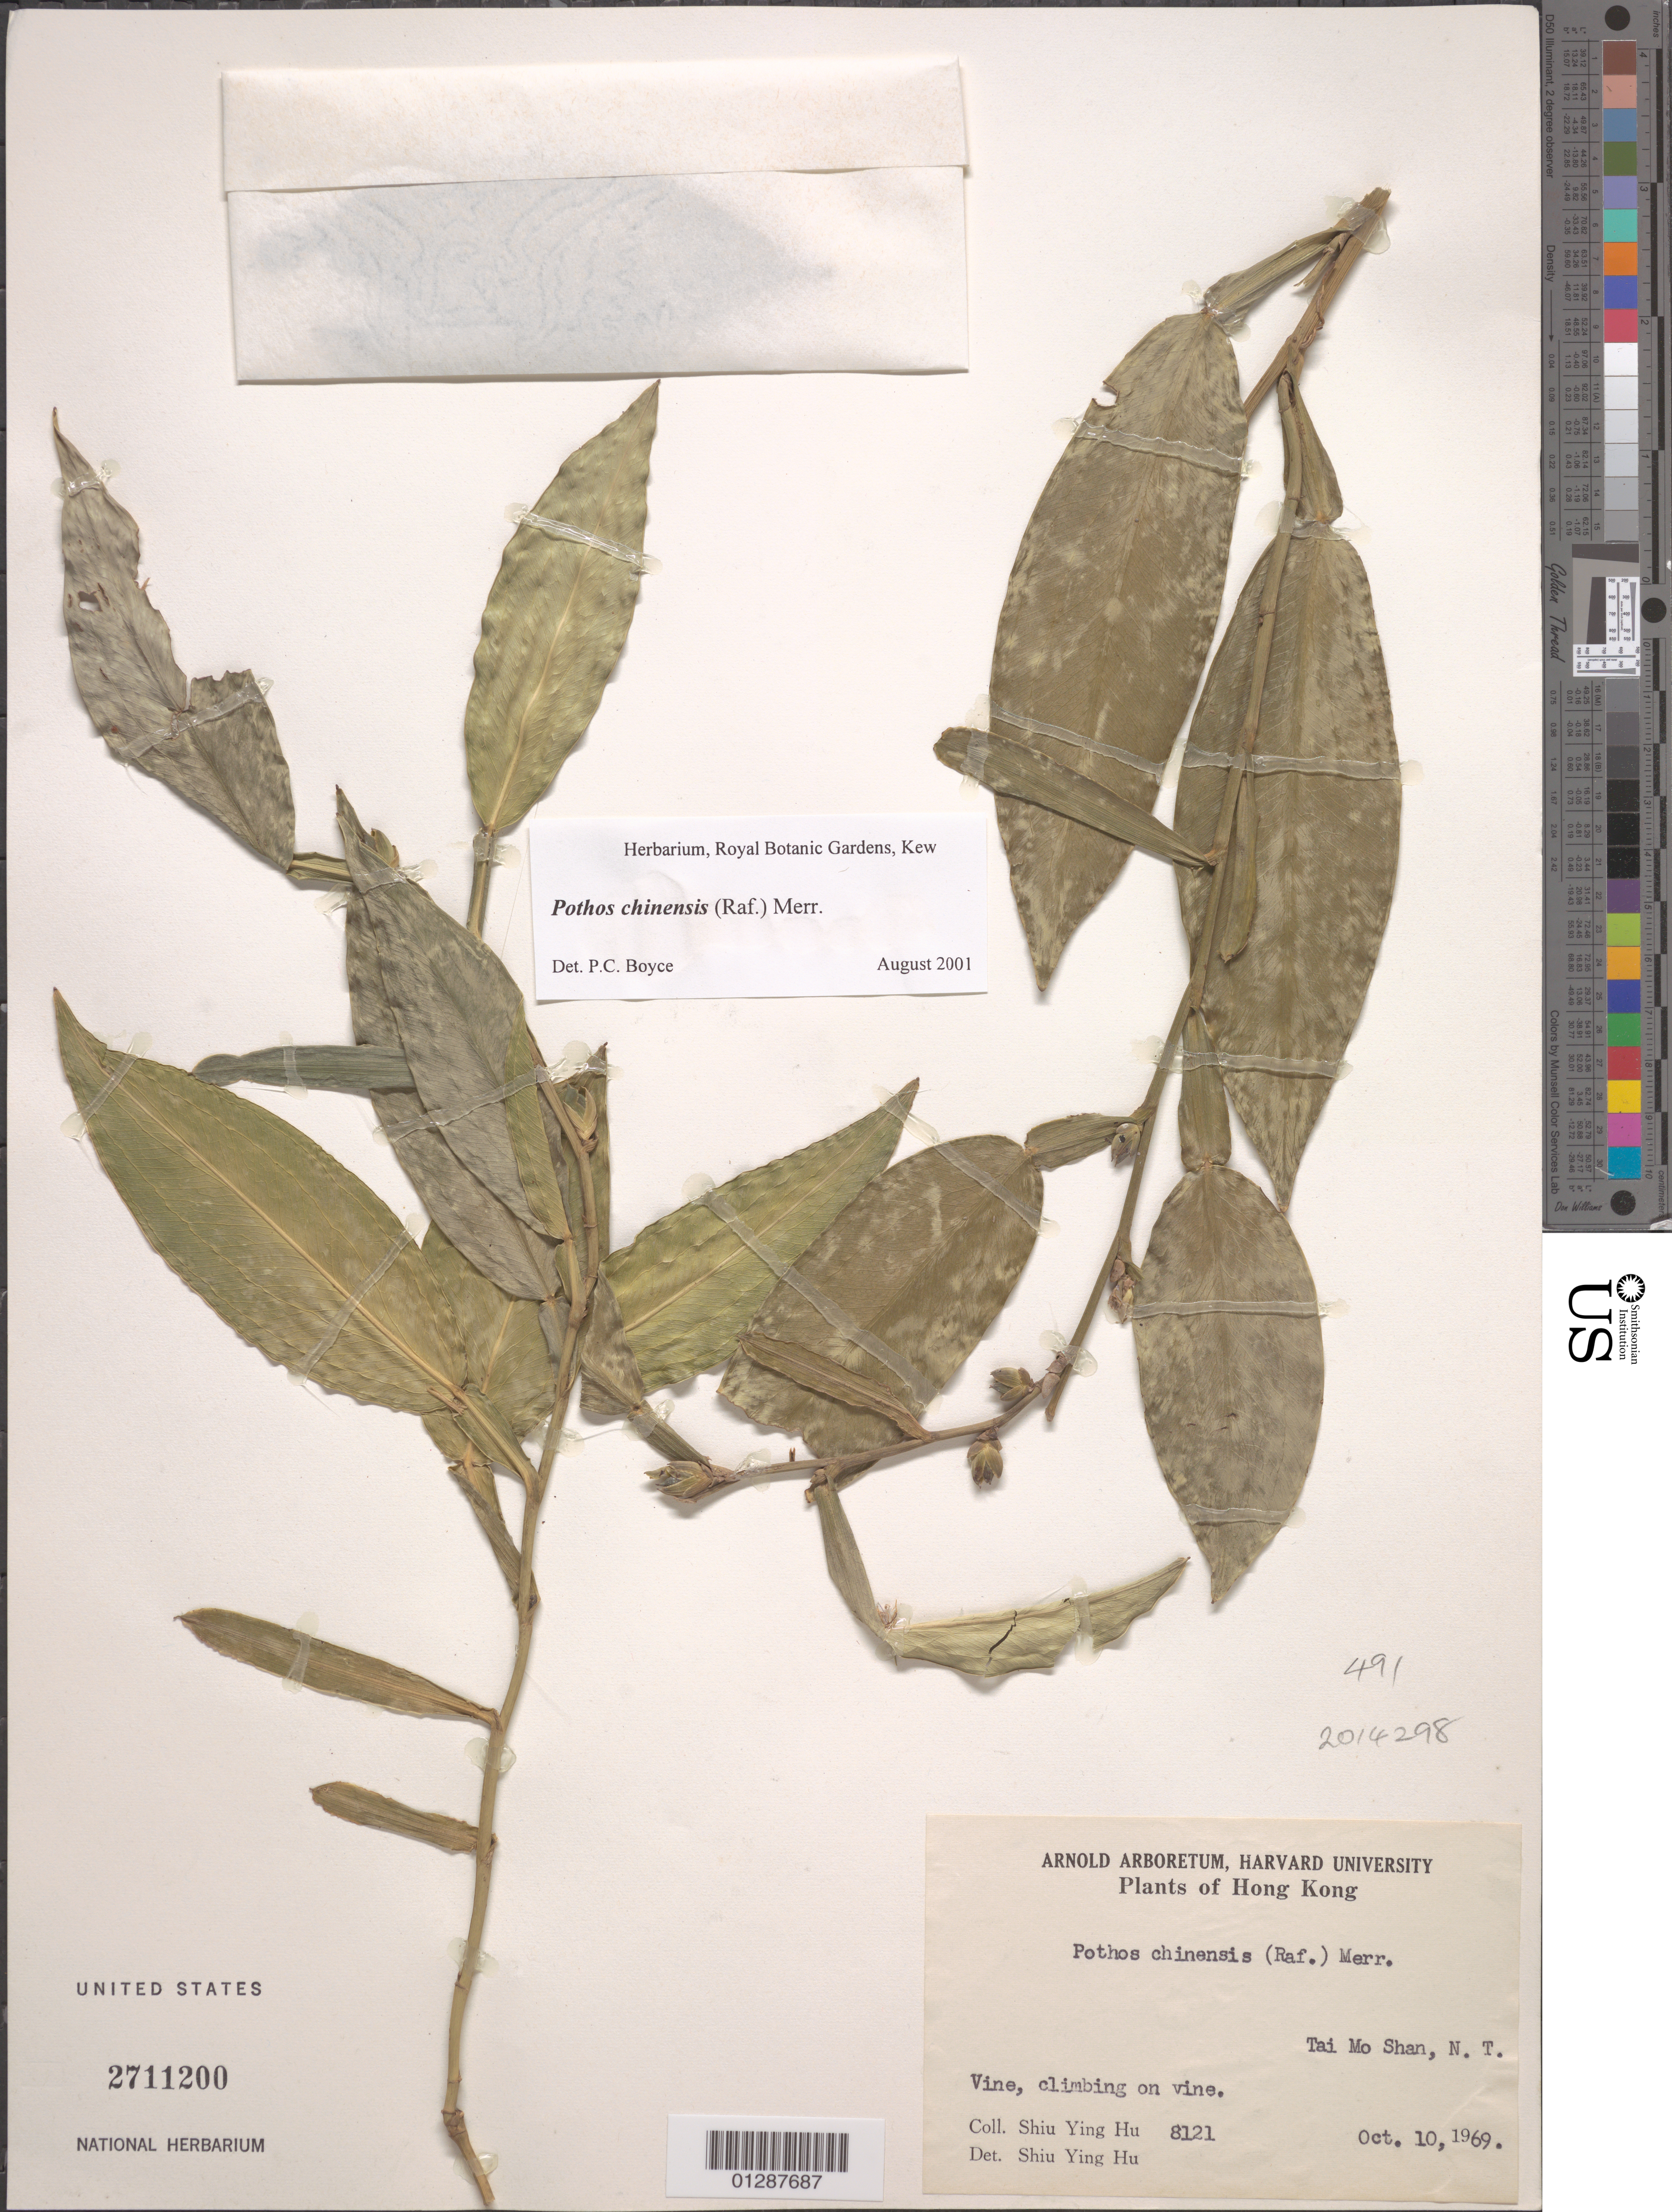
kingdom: Plantae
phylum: Tracheophyta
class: Liliopsida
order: Alismatales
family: Araceae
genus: Pothos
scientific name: Pothos chinensis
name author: (Raf.) Merr.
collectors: S. Y. Hu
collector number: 8121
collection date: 1969-10-10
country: China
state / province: Hong Kong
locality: Tai Mo Shan, N. T.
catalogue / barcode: US 2711200